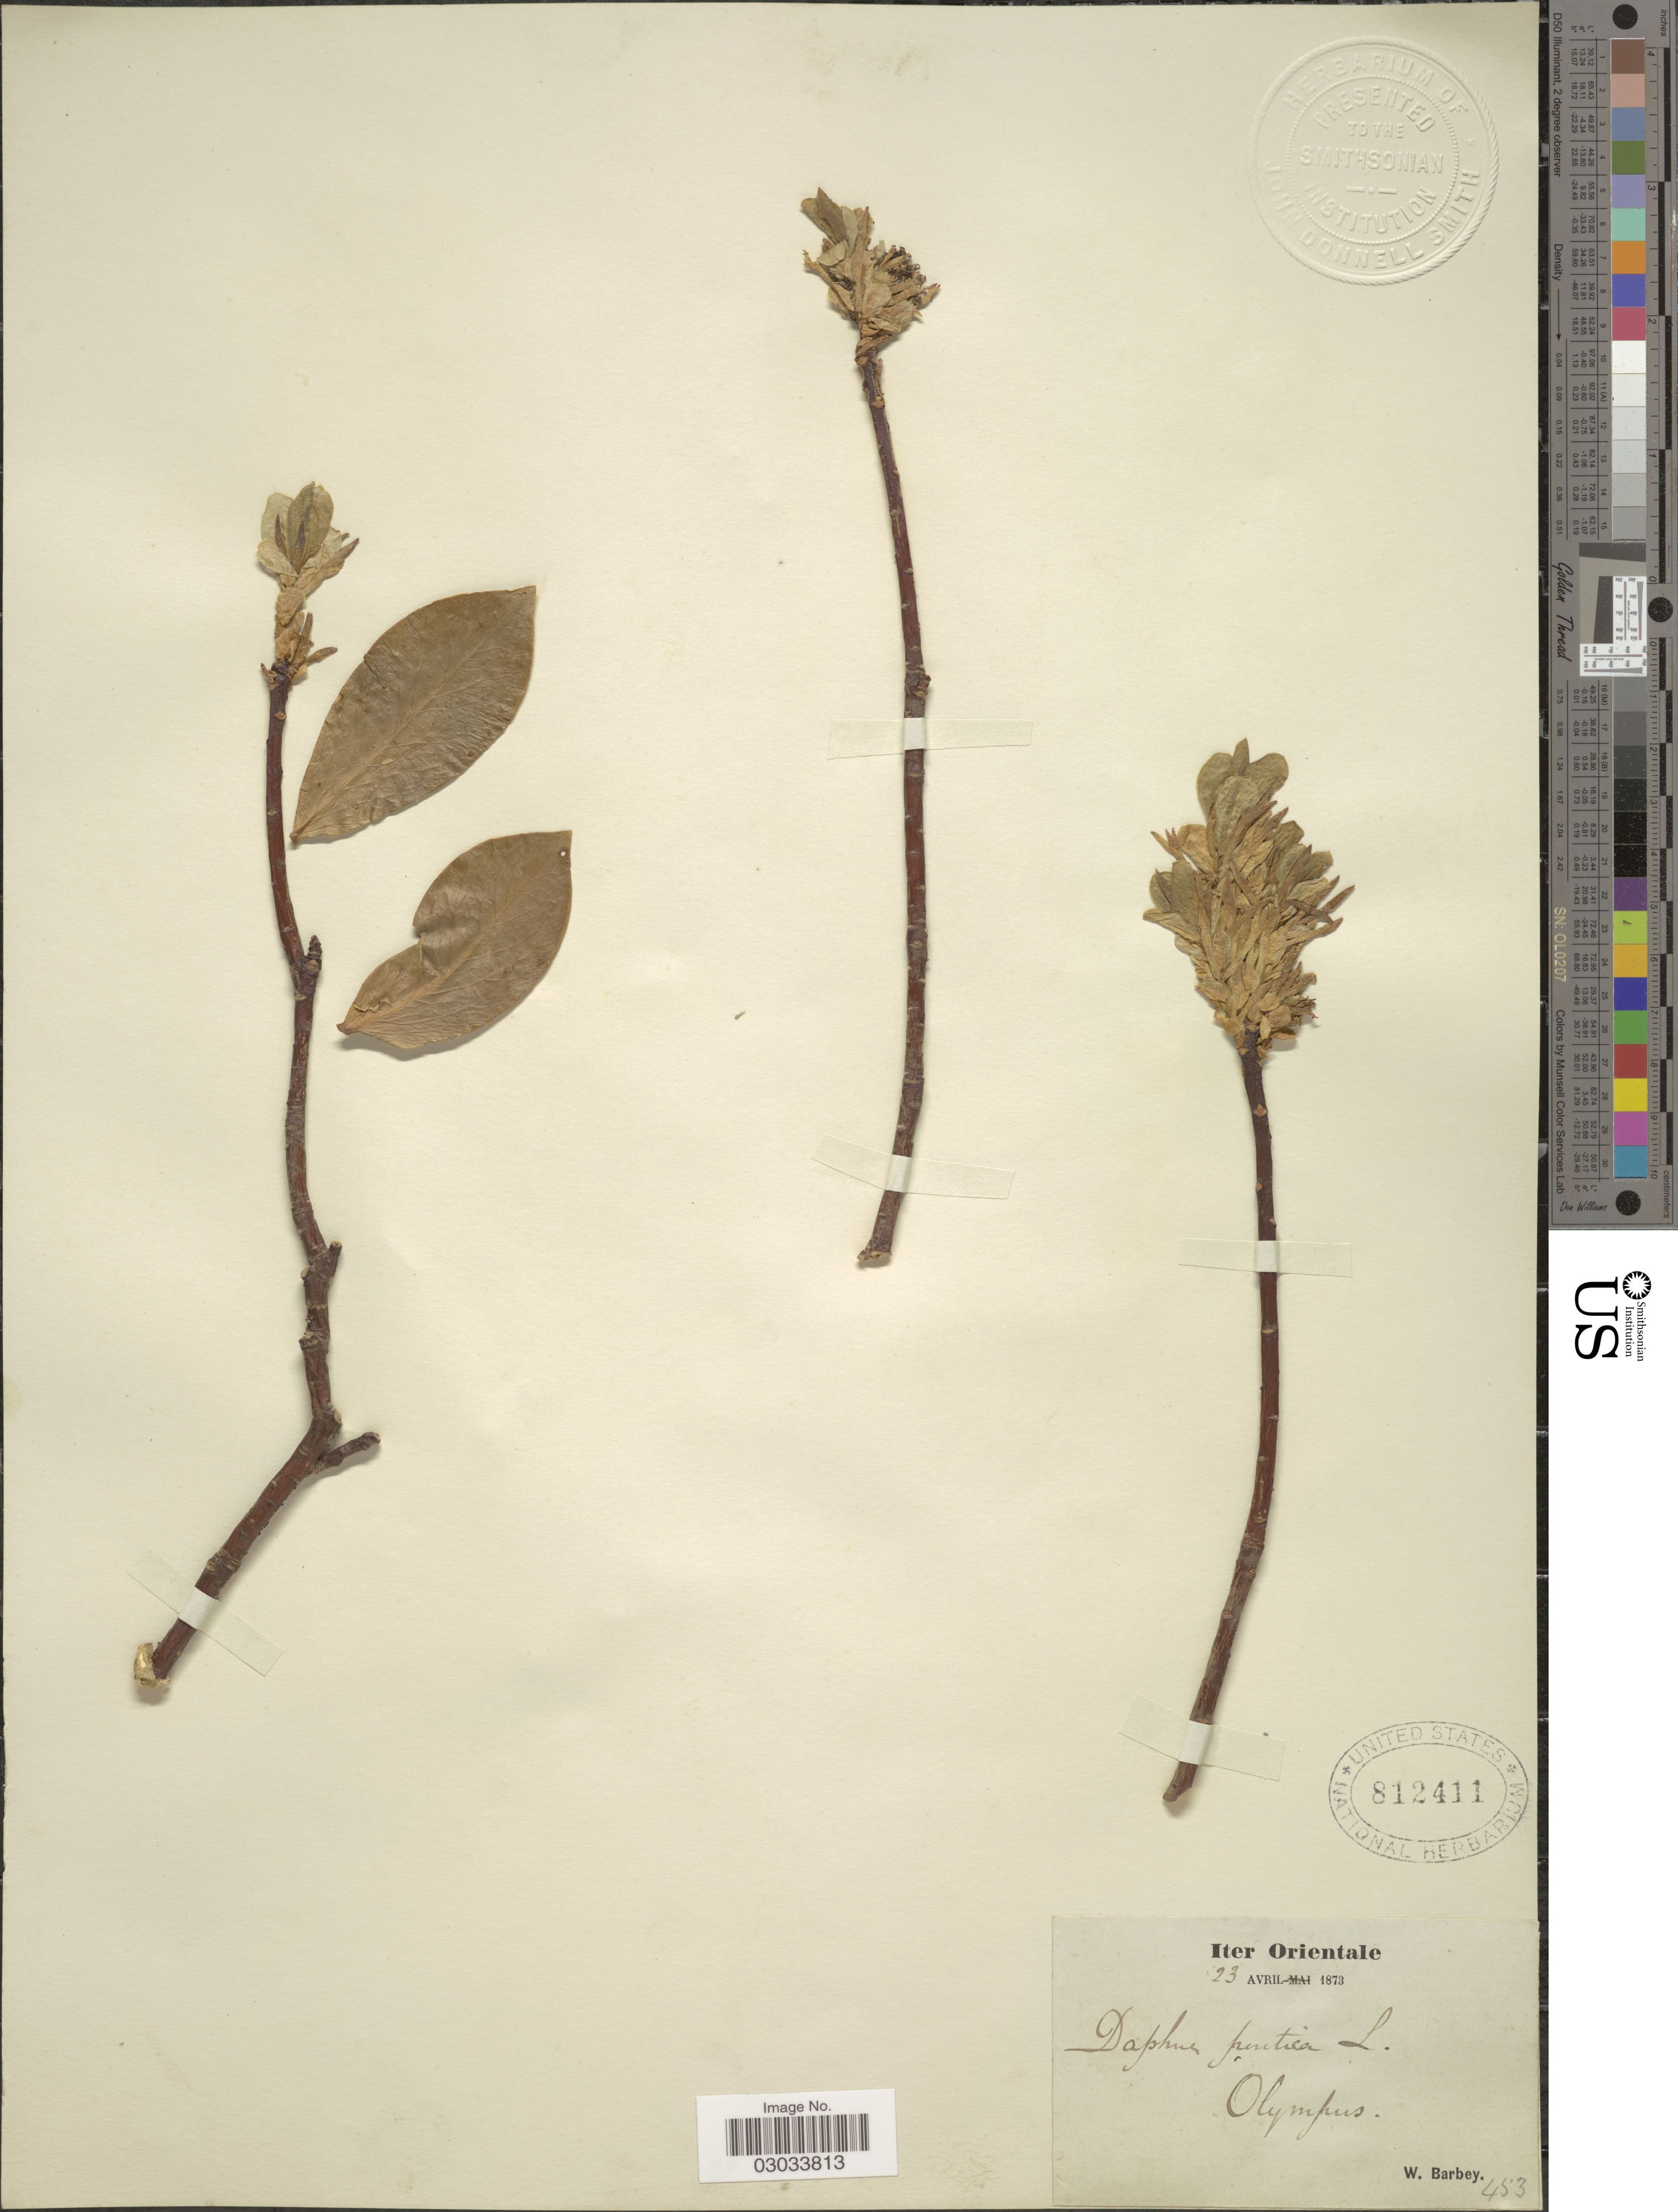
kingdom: Plantae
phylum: Tracheophyta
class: Magnoliopsida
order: Malvales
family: Thymelaeaceae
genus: Daphne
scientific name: Daphne pontica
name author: L.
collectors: W. Barbey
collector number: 453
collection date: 1873-04-23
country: Greece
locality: Orientale. Olympus.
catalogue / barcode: US 812411